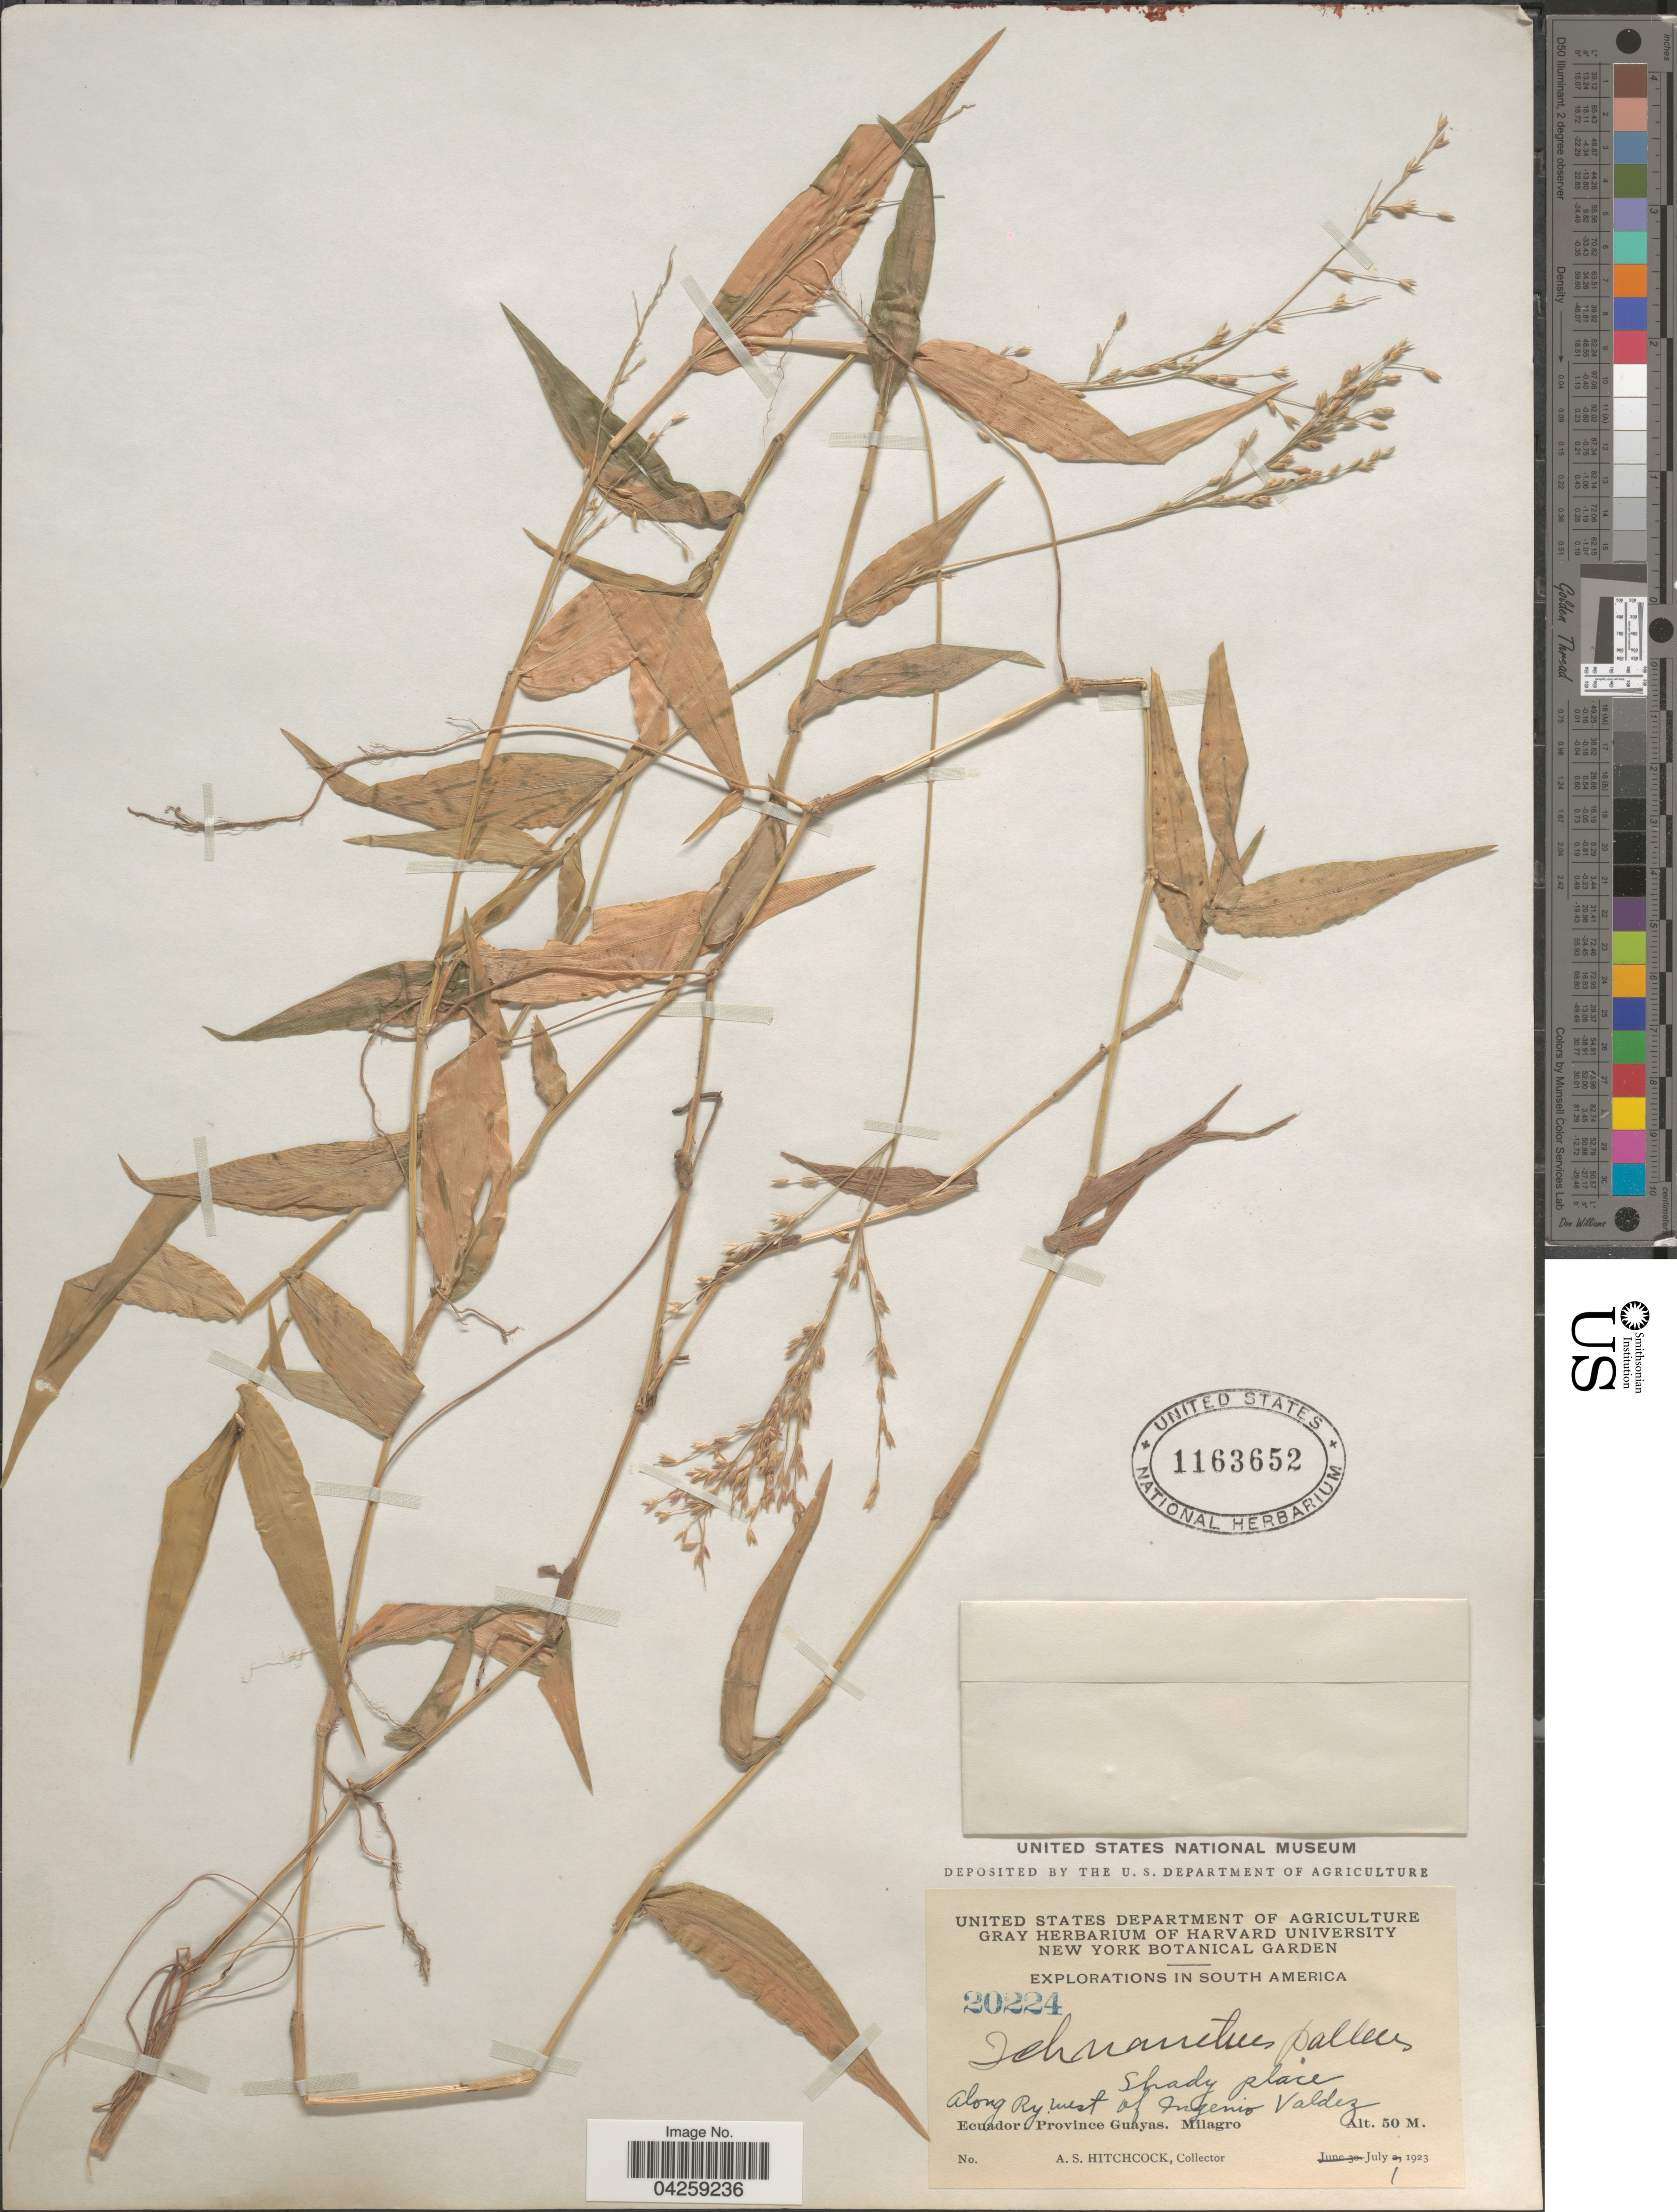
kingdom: Plantae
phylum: Tracheophyta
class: Liliopsida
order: Poales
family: Poaceae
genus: Ichnanthus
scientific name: Ichnanthus pallens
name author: (Sw.) Munro ex Benth.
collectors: A. S. Hitchcock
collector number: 20224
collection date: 1923-07-01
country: Ecuador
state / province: Guayas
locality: Explorations in South America. Shady place along Ry west of Ingenio Valdez. Milagro.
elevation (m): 50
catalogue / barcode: US 1163652